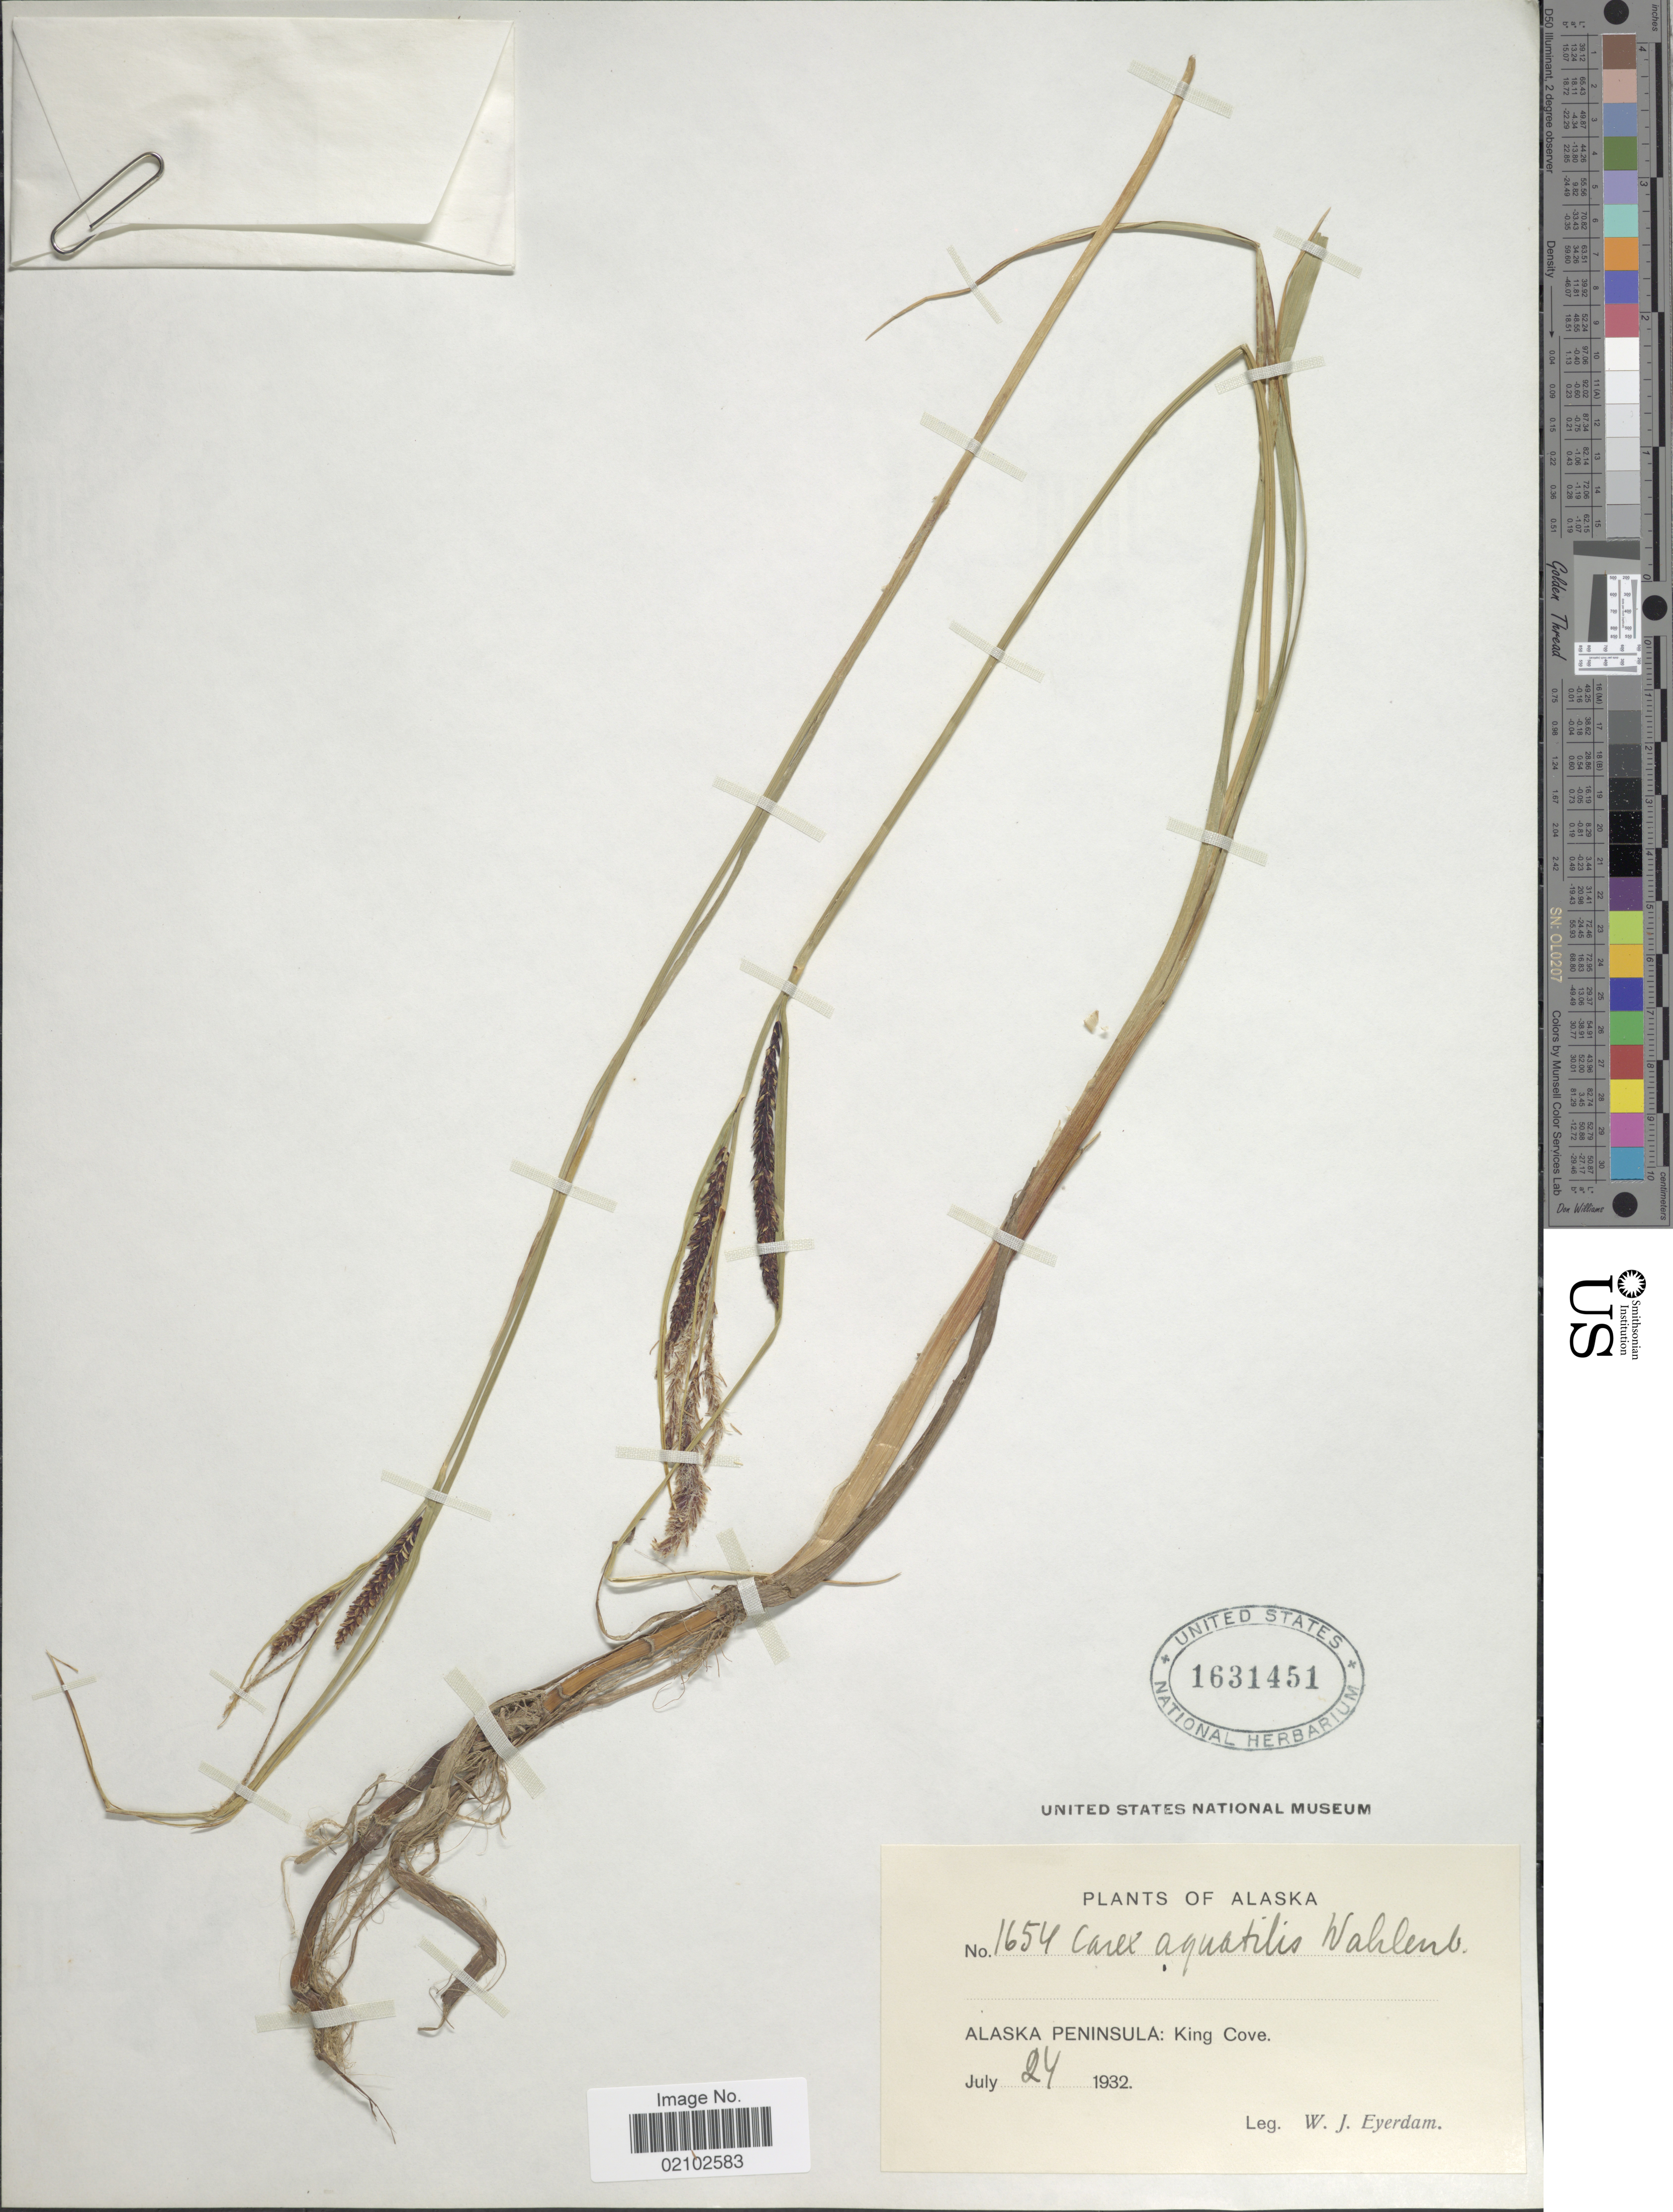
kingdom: Plantae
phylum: Tracheophyta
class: Liliopsida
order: Poales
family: Cyperaceae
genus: Carex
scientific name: Carex aquatilis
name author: Wahlenb.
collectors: W. J. Eyerdam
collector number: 1654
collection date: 1932-07-24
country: United States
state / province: Alaska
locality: Alaska Peninsula: King Cove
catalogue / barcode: US 1631451